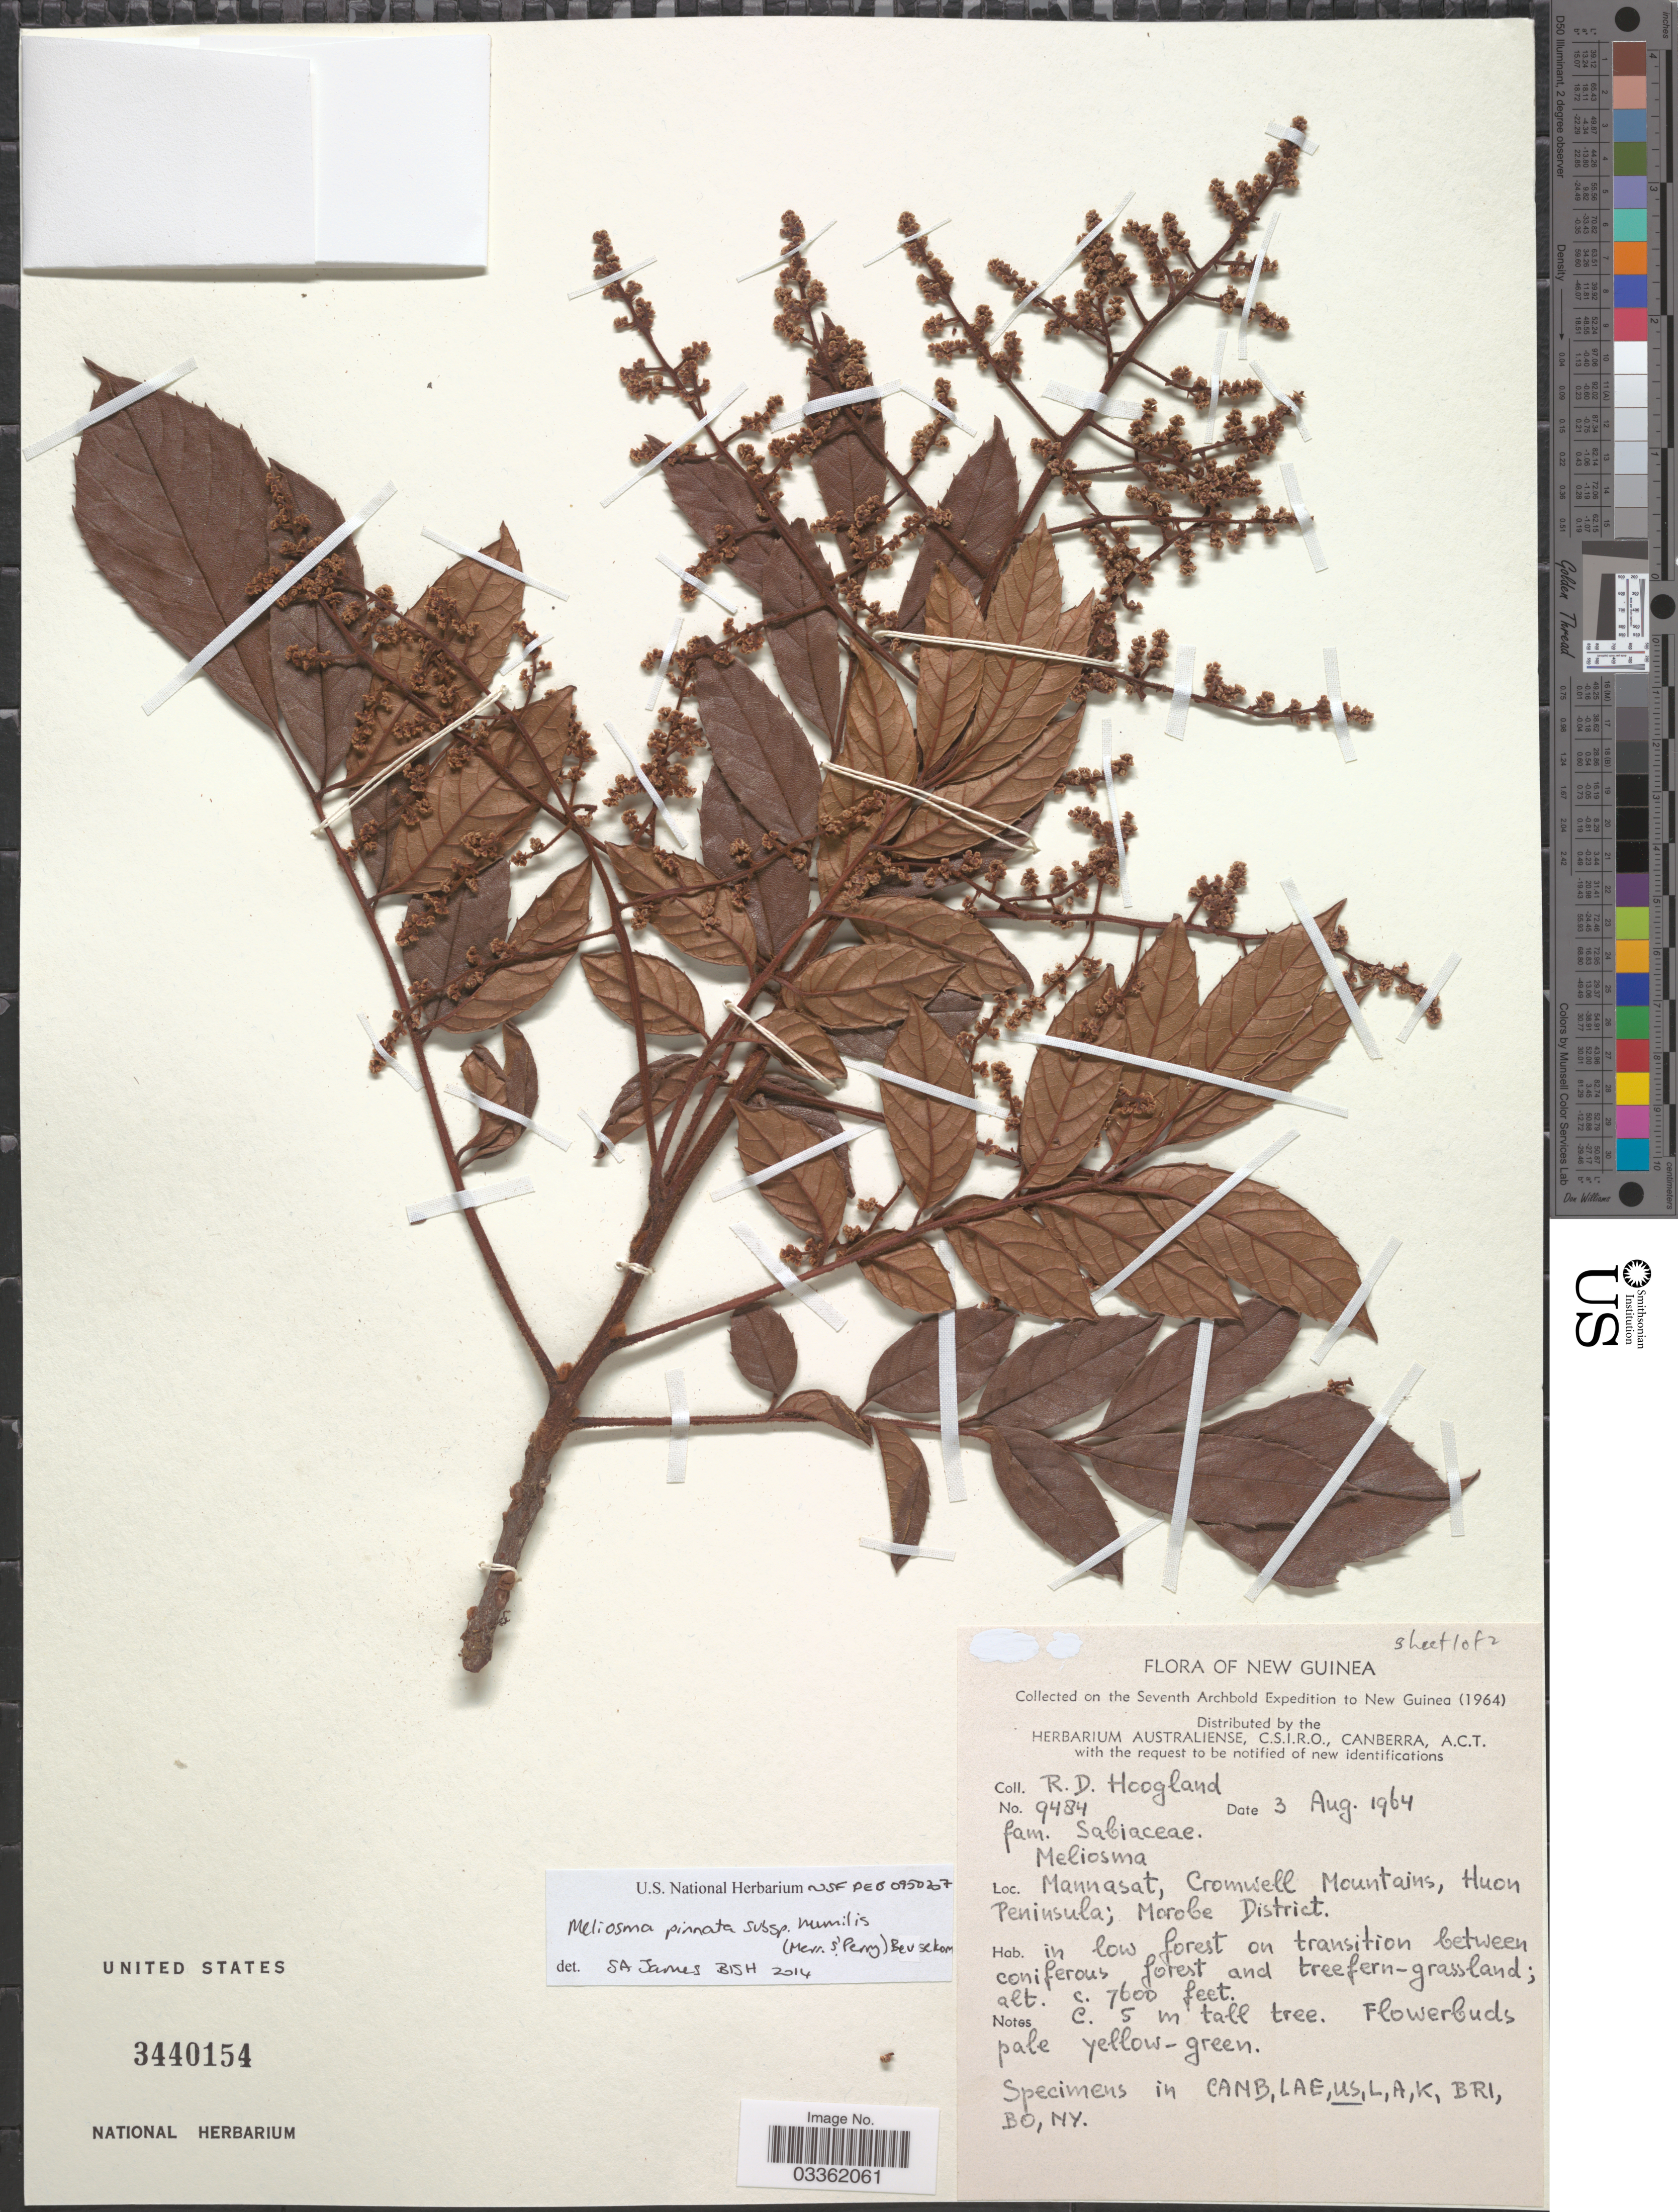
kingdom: Plantae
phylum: Tracheophyta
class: Magnoliopsida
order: Proteales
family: Sabiaceae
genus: Meliosma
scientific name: Meliosma pinnata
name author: Maxim.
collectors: R. D. Hoogland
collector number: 9484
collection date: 1964-08-03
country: Papua New Guinea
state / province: Morobe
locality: New Guinea. Mannasat, Cromwell Mountains, Huon Peninsula; Morobe District.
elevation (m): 2316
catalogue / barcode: US 3440154